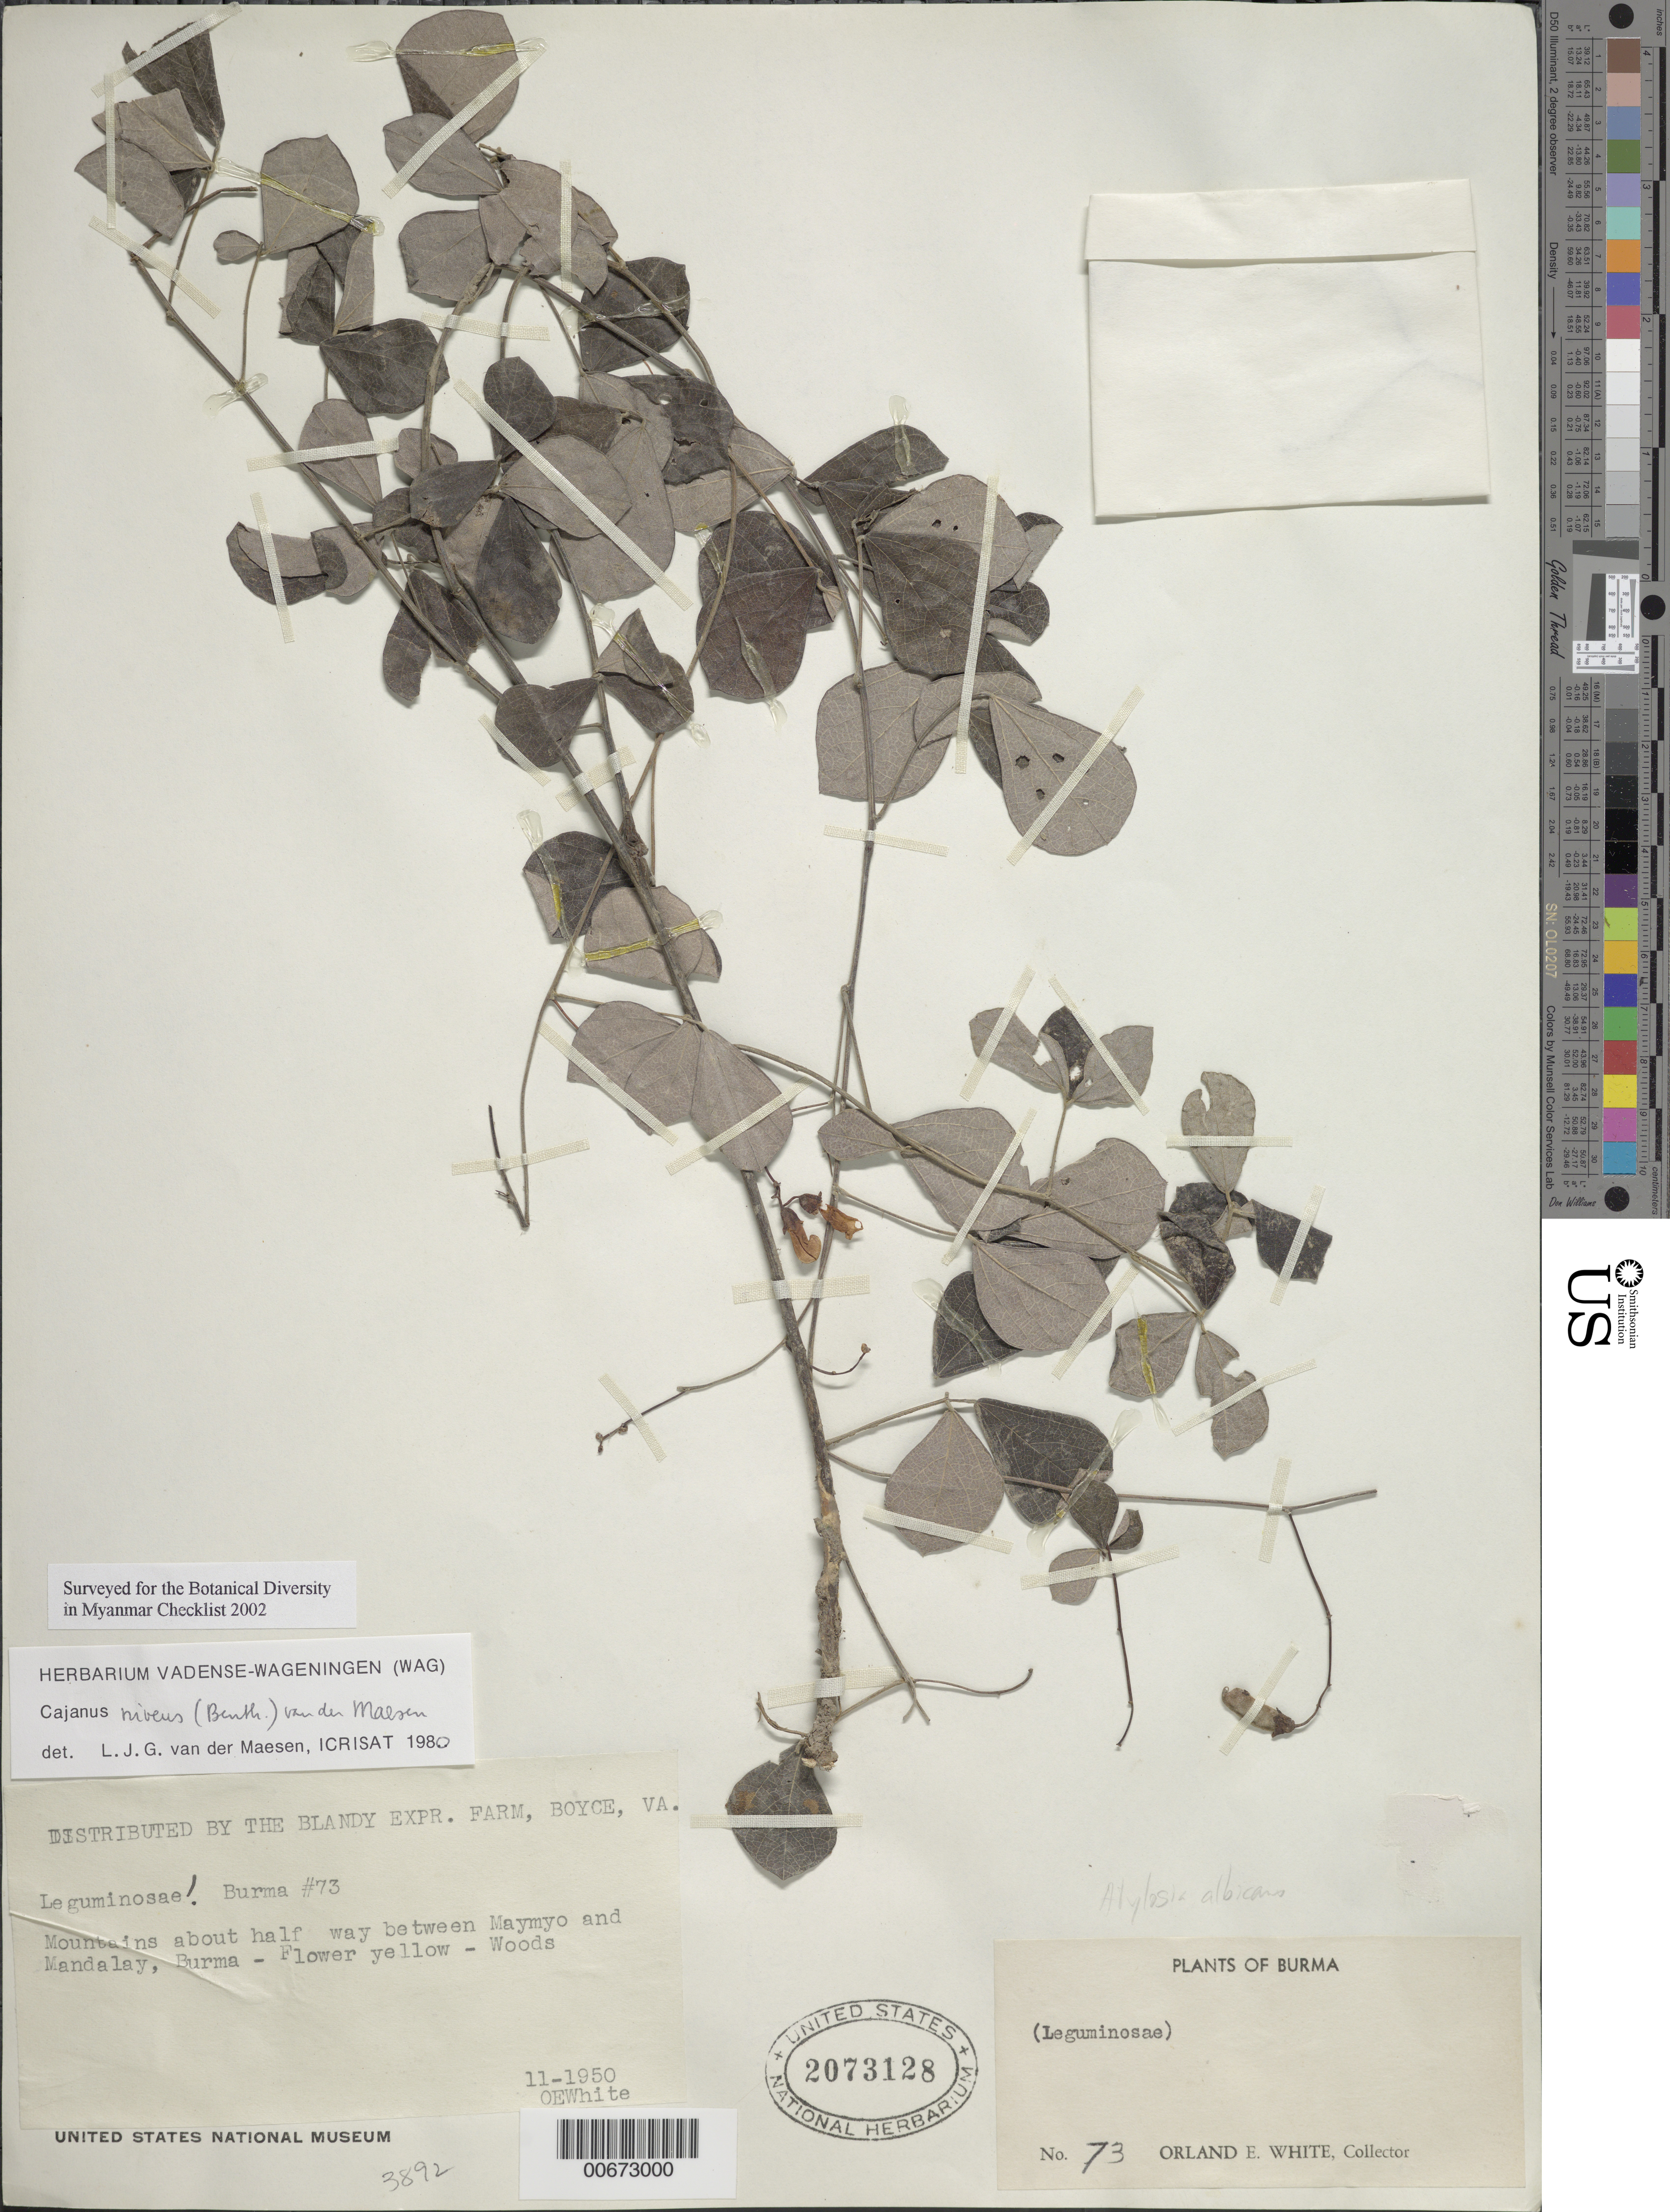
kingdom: Plantae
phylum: Tracheophyta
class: Magnoliopsida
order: Fabales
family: Fabaceae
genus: Cajanus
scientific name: Cajanus niveus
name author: (Benth.) Maesen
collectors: O. E. White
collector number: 73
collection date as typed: Nov 1950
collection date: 1950-11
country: Myanmar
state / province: Mandalay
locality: Mandalay.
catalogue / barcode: US 2073128